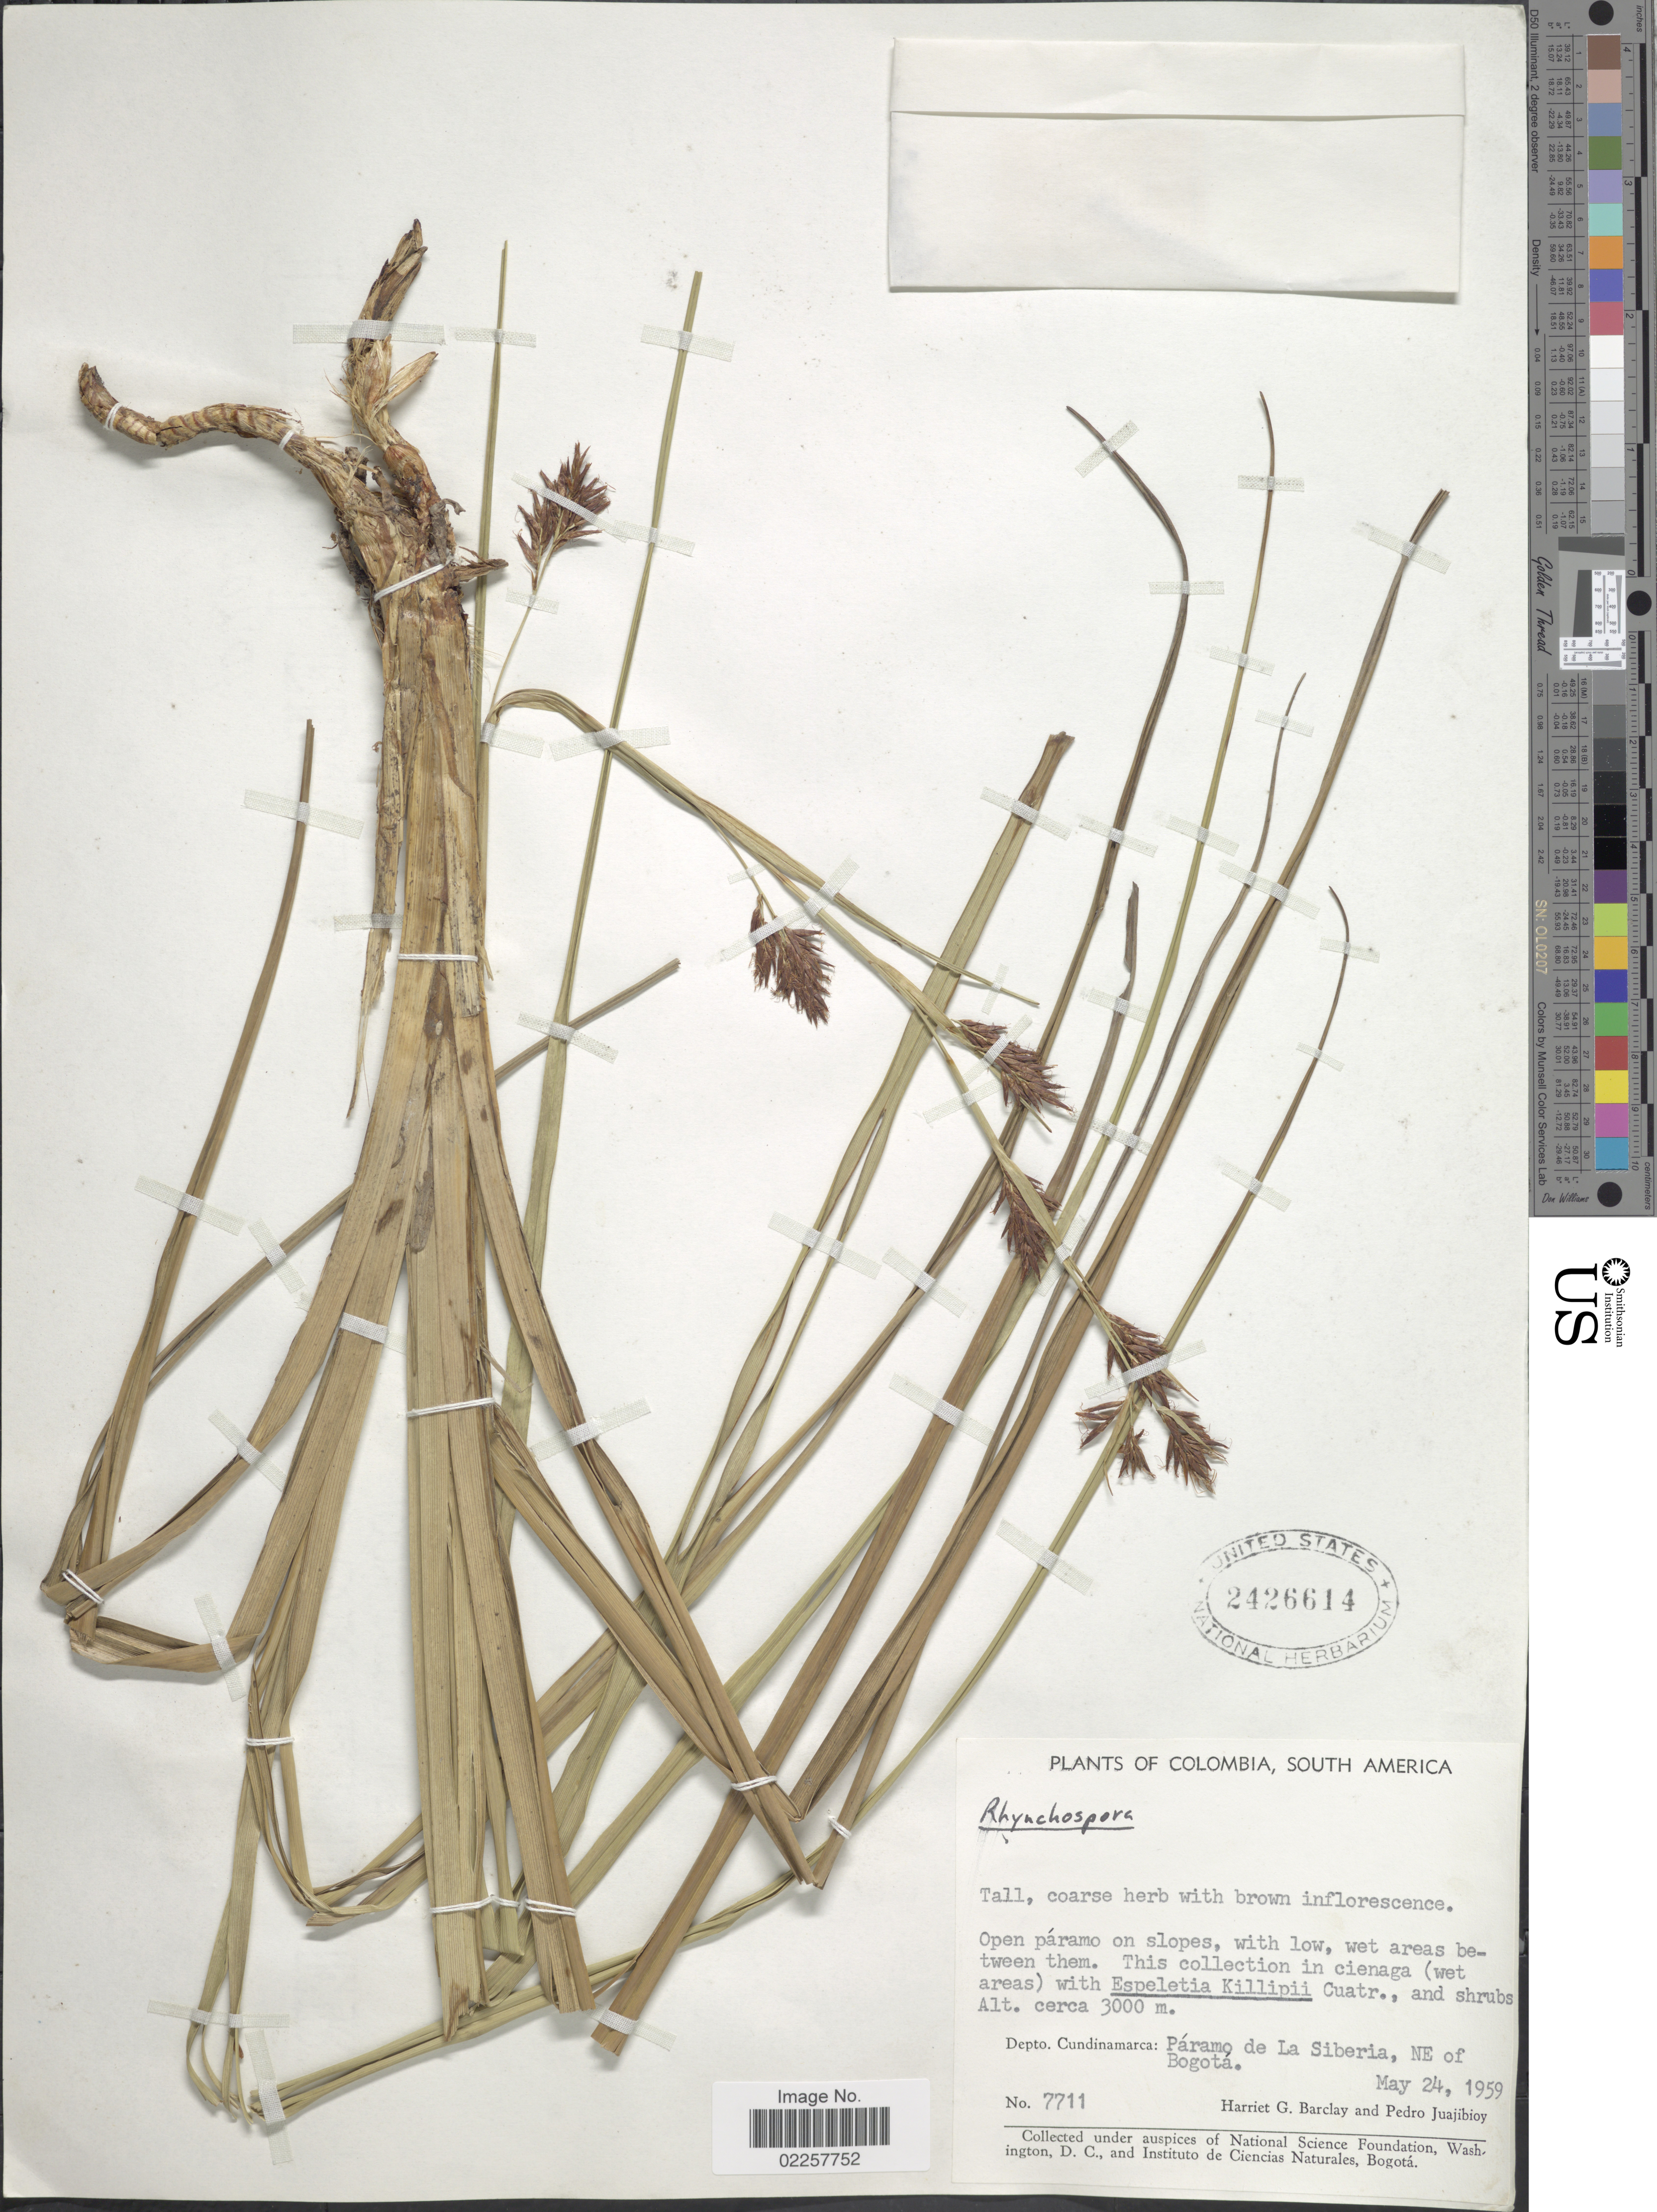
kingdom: Plantae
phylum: Tracheophyta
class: Liliopsida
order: Poales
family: Cyperaceae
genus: Rhynchospora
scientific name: Rhynchospora sp.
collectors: H. G. Barclay & P. Juajibioy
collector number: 7711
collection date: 1959-05-24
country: Colombia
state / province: Cundinamarca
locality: Paramo de La Siberia, NE of Bogota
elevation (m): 3000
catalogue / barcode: US 2426614